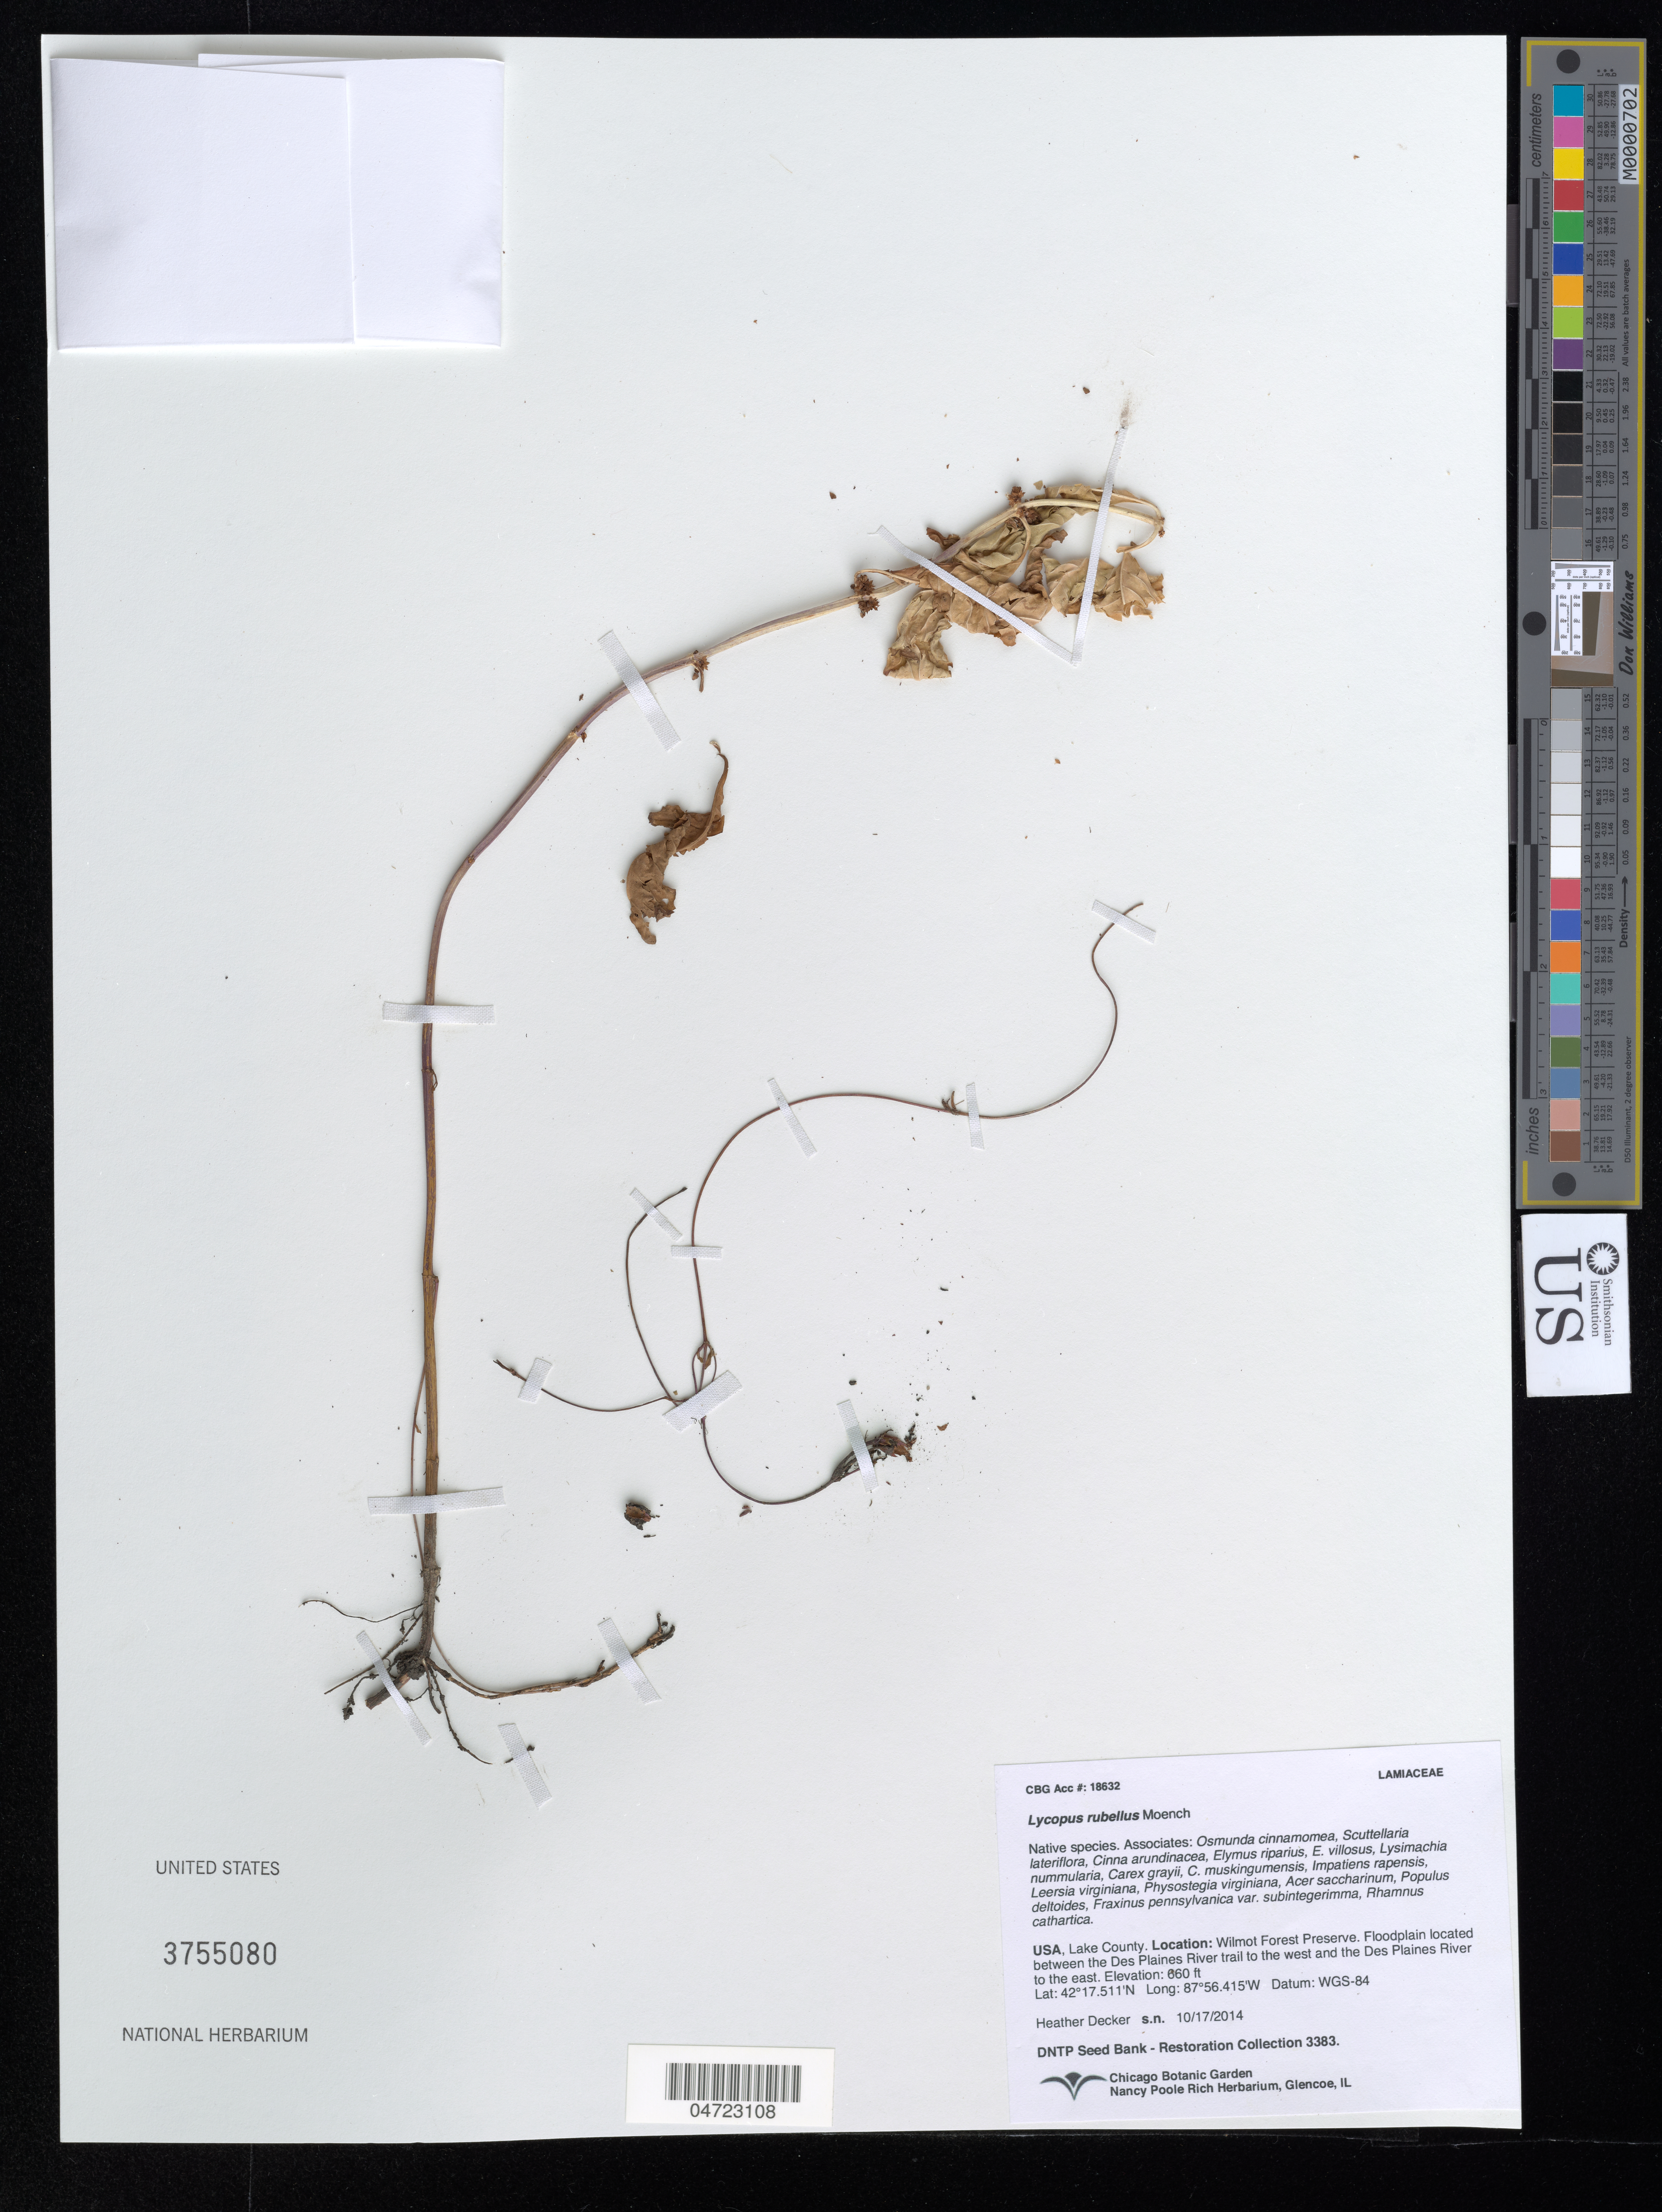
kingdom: Plantae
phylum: Tracheophyta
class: Magnoliopsida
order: Lamiales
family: Lamiaceae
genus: Lycopus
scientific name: Lycopus rubellus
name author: Moench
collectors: H. Decker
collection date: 2014-10-17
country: United States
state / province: Iowa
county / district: Lake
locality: Lake County. Wilmot Forest Preserve. Floodplain located between the Des Plaines River trail to the west and the Des Plaines River to the east.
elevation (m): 201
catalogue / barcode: US 3755080